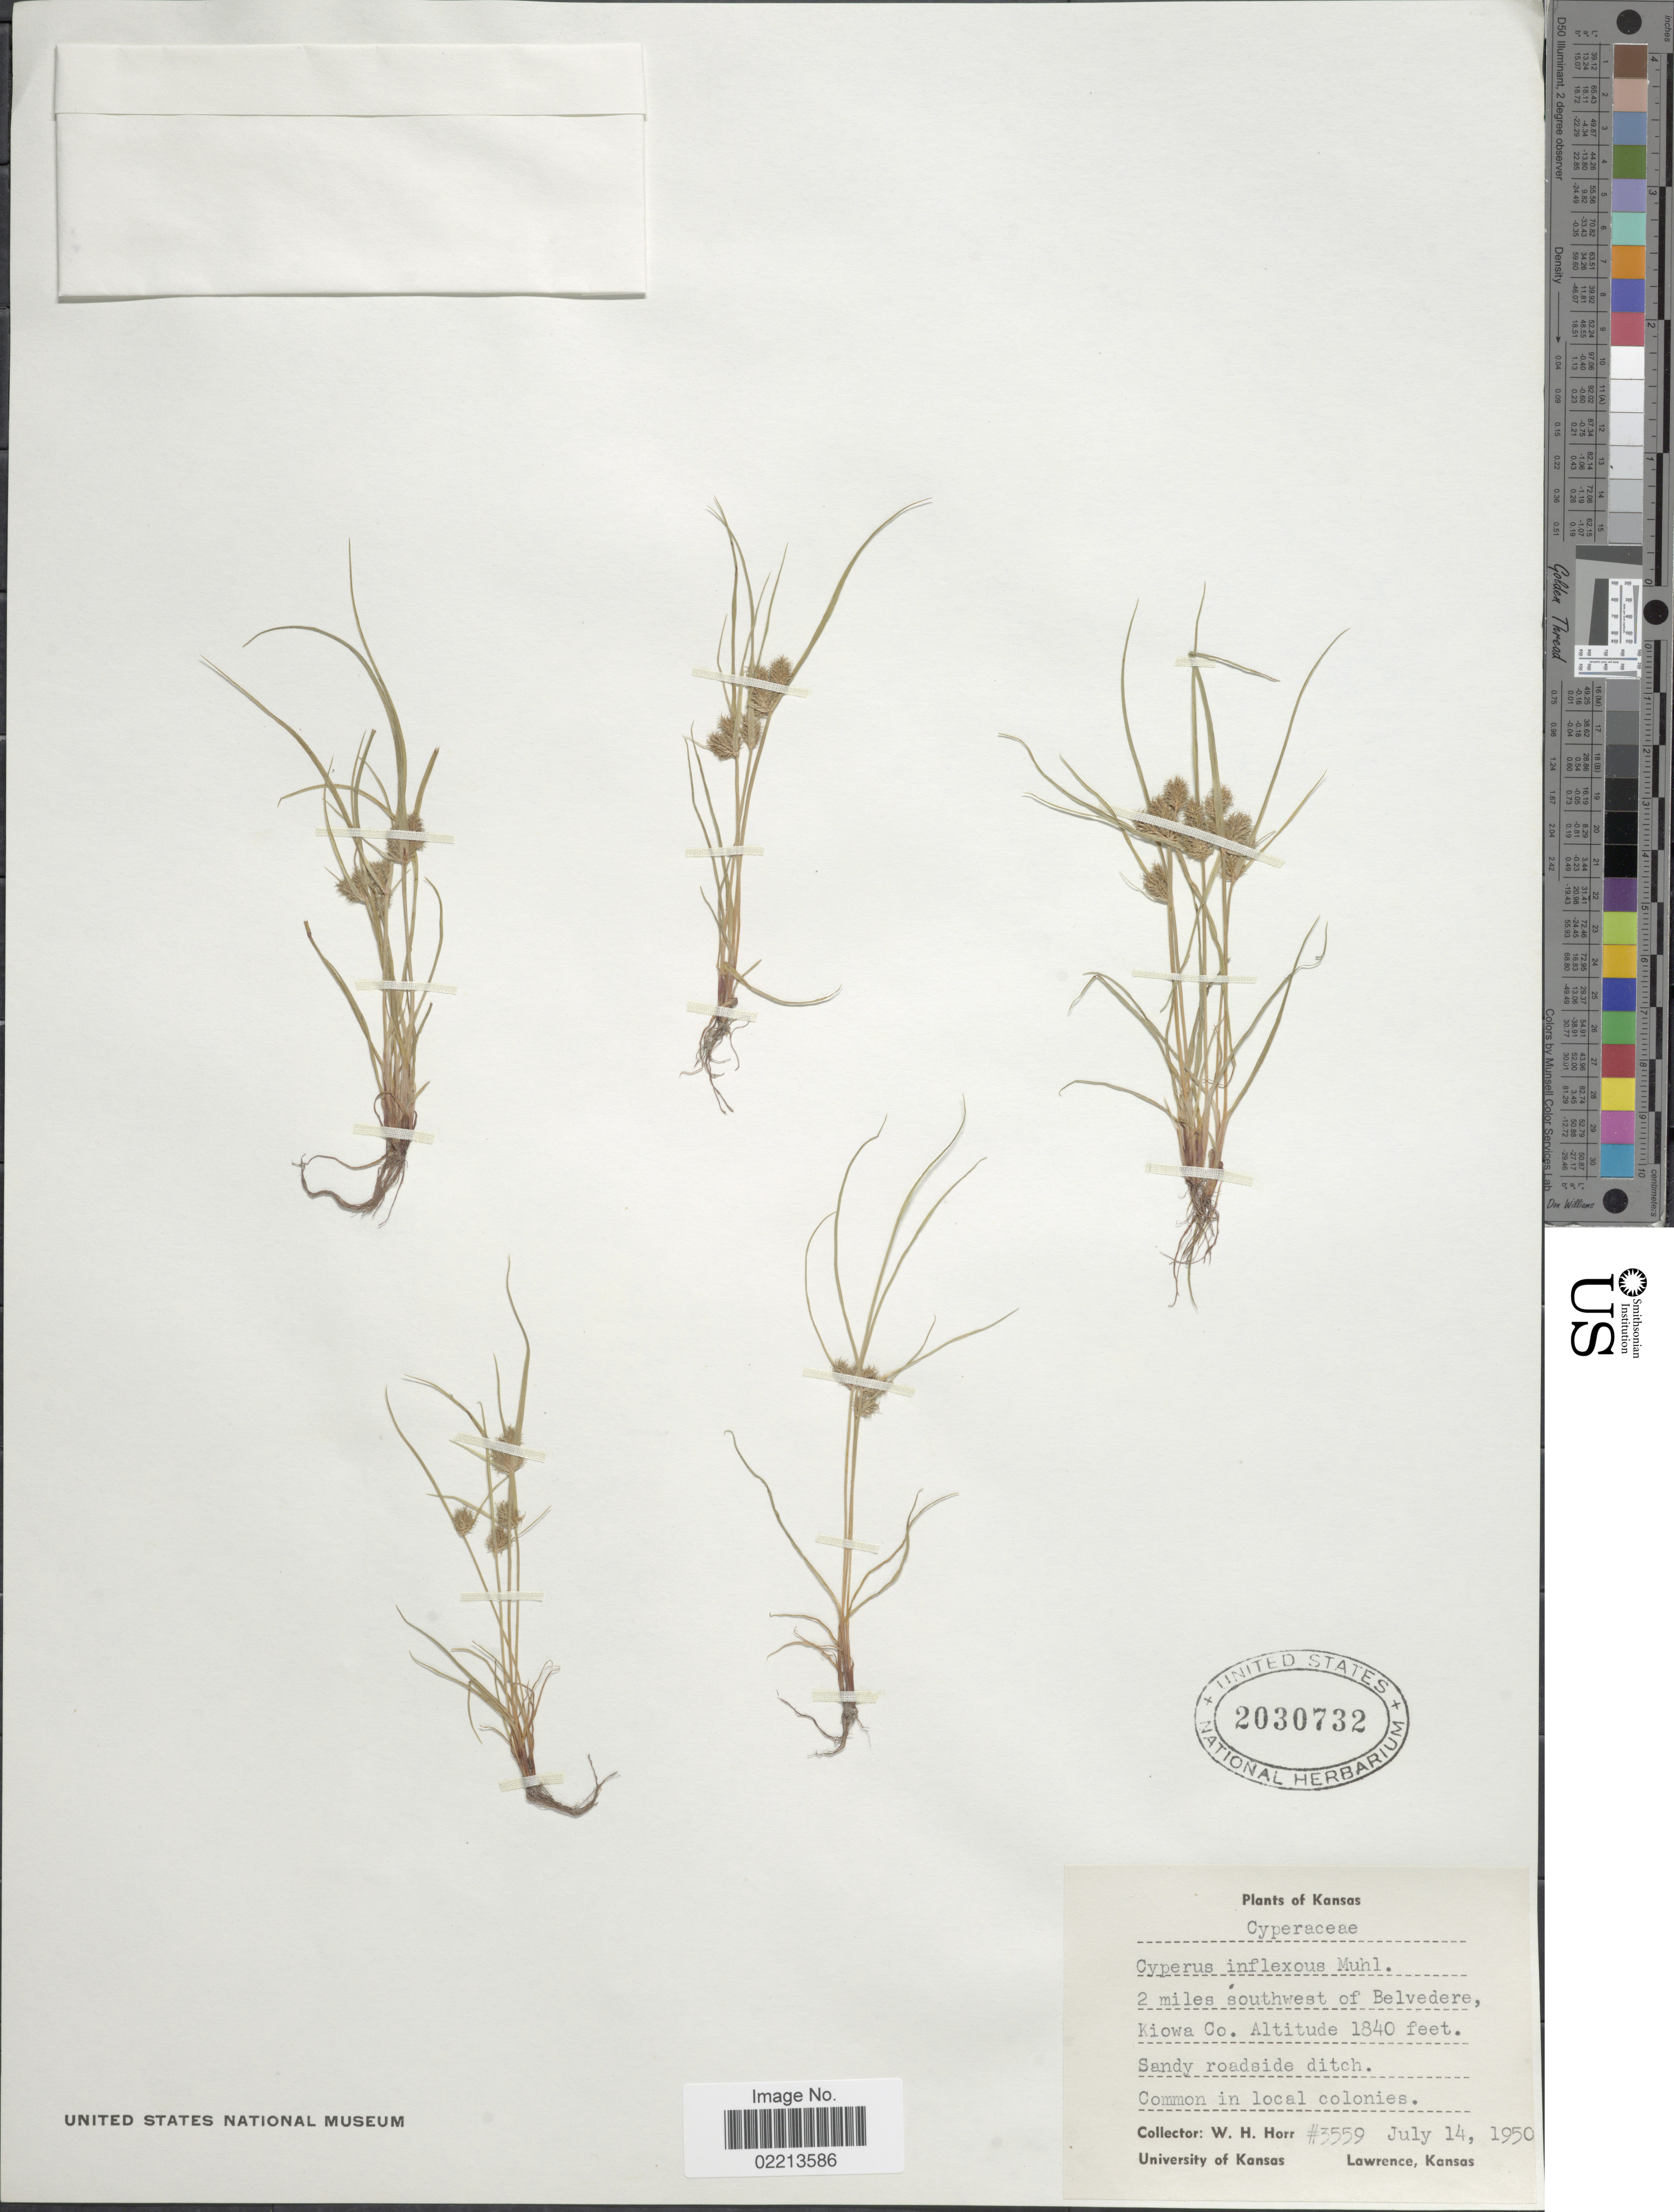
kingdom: Plantae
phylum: Tracheophyta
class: Liliopsida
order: Poales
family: Cyperaceae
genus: Cyperus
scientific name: Cyperus squarrosus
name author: L.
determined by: Strong, Mark T., (BOT), Smithsonian Institution - National Museum of Natural History (UNITED STATES)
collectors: W. H. Horr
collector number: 3559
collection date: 1950-07-14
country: United States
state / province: Kansas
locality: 2 miles southwest of Belvedere, Kiowa Co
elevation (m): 561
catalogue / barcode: US 2030732